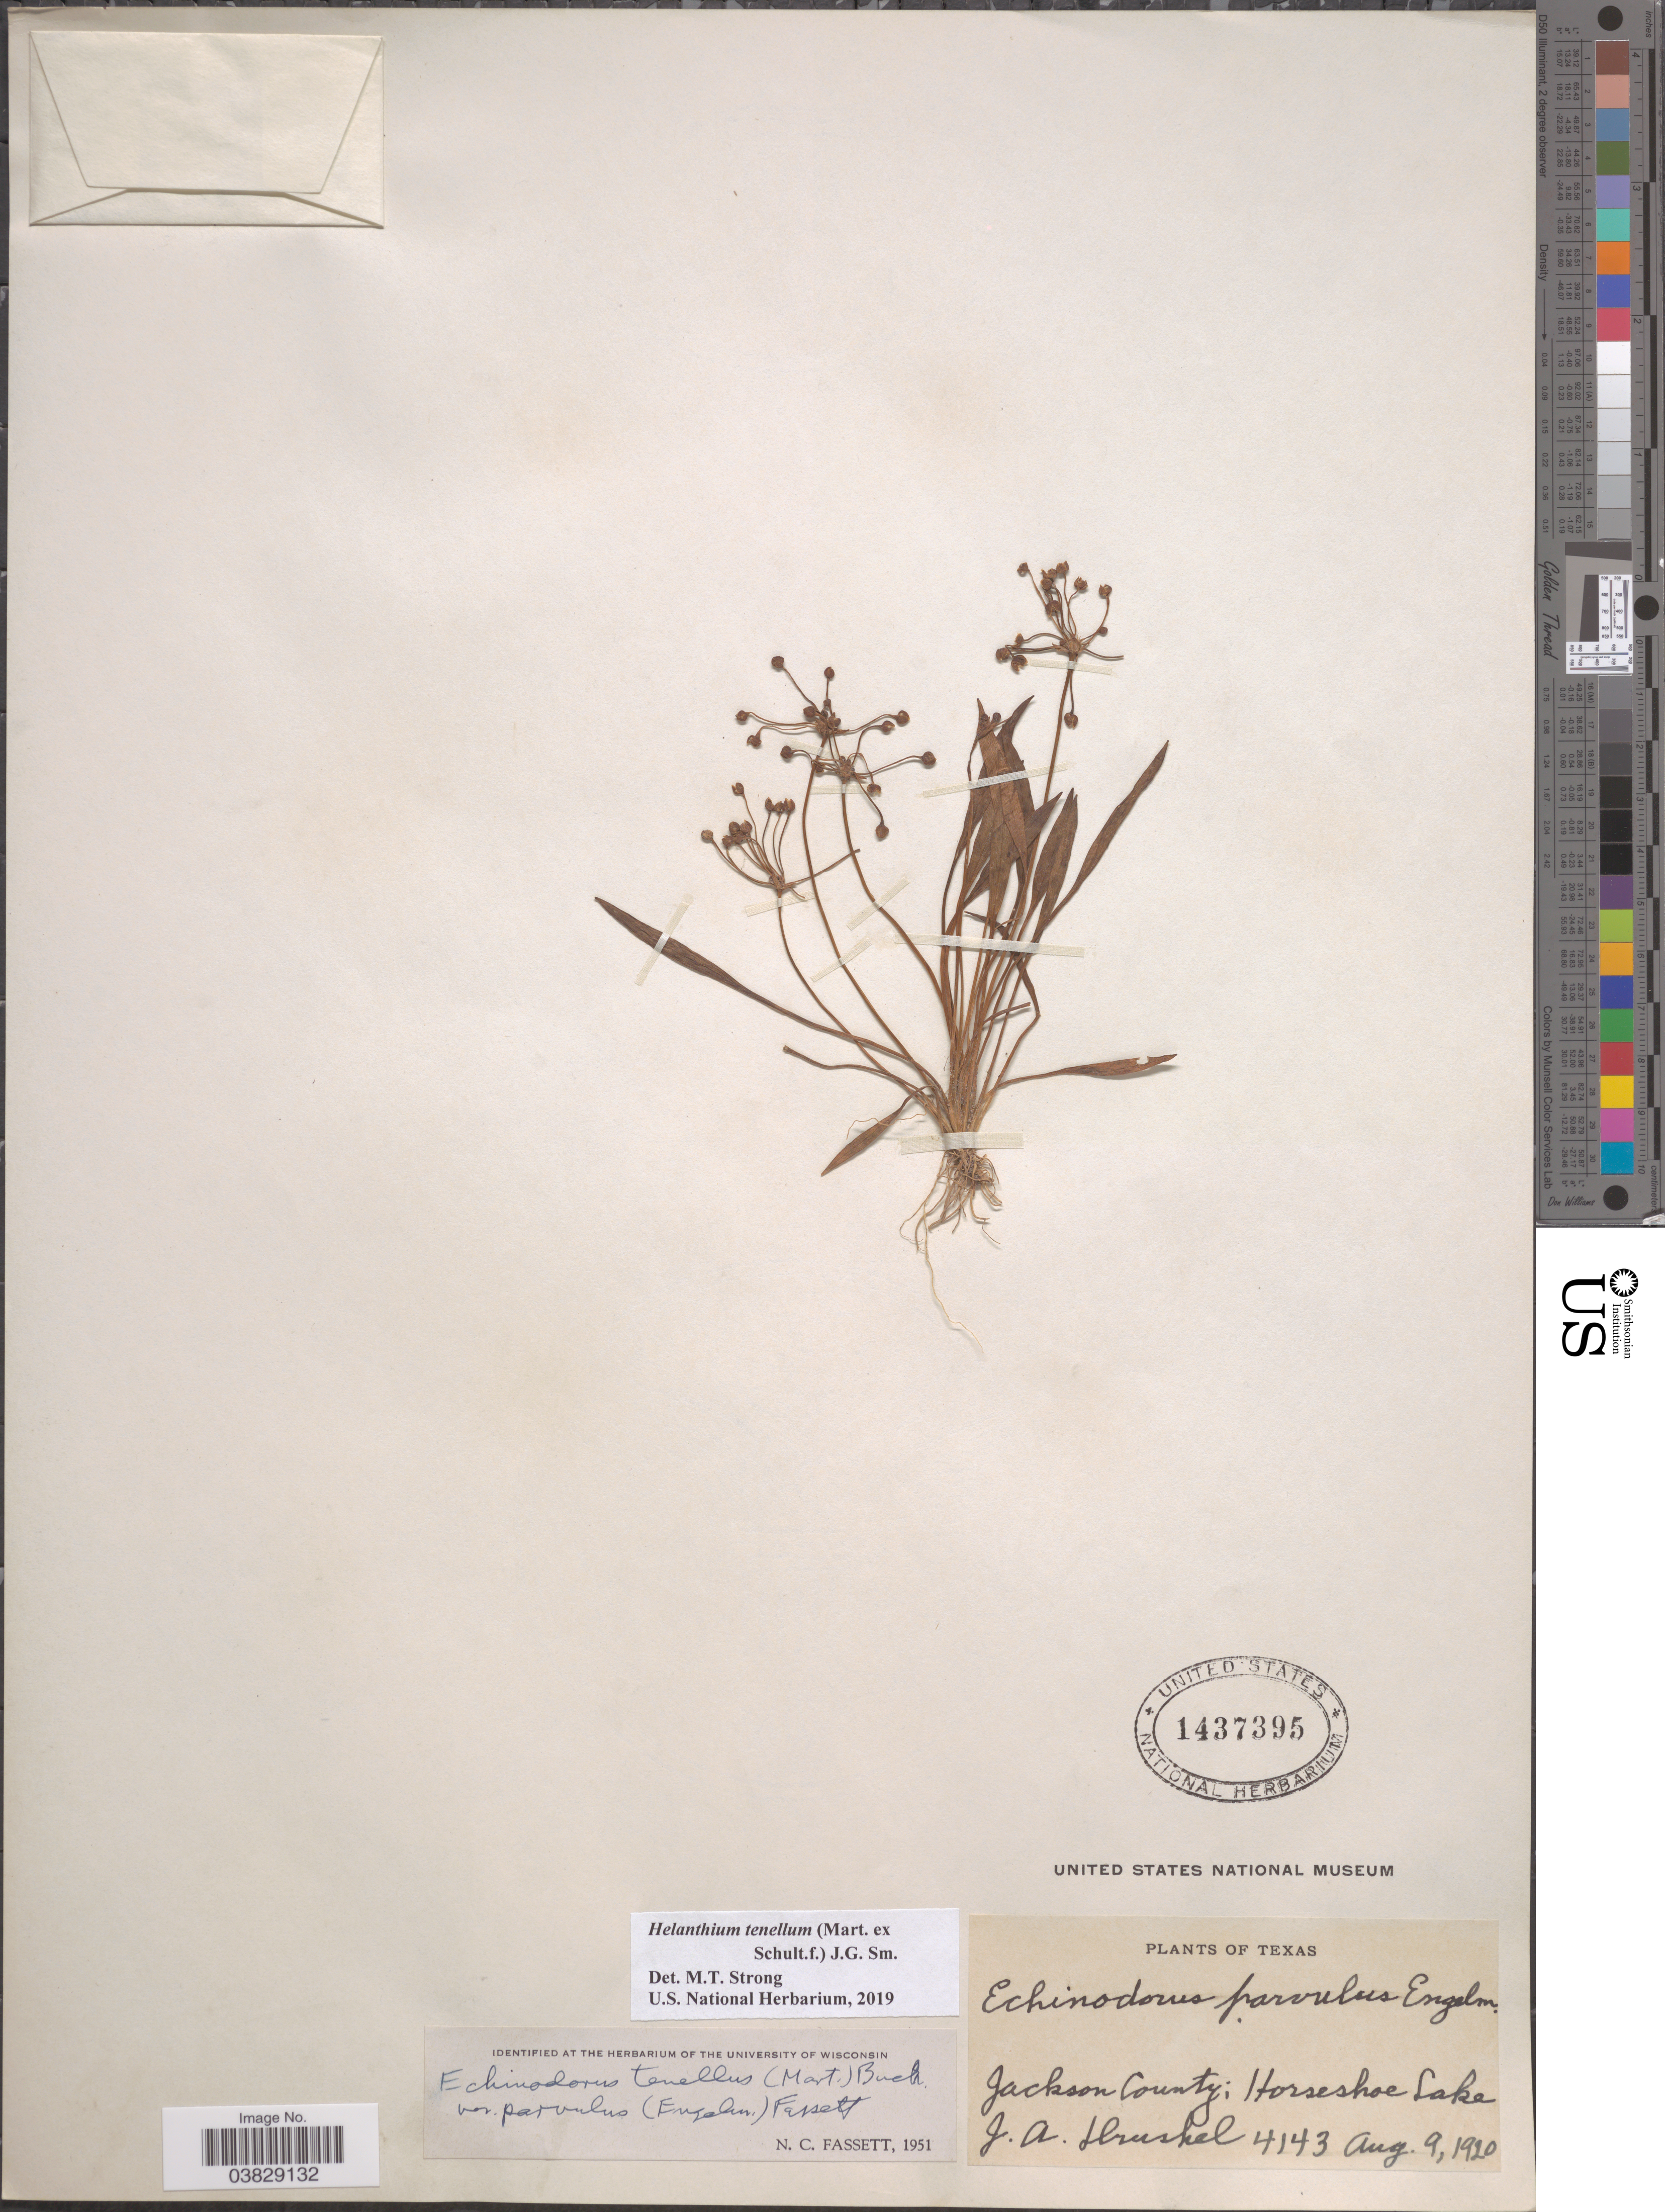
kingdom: Plantae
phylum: Tracheophyta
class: Liliopsida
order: Alismatales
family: Alismataceae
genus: Helanthium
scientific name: Helanthium tenellum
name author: (Mart. ex Schult. f.) J.G. Sm.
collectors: J. Hrushel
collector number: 4143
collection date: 1920-08-09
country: United States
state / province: Texas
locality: Jackson County; Horseshoe Lake.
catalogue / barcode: US 1437395